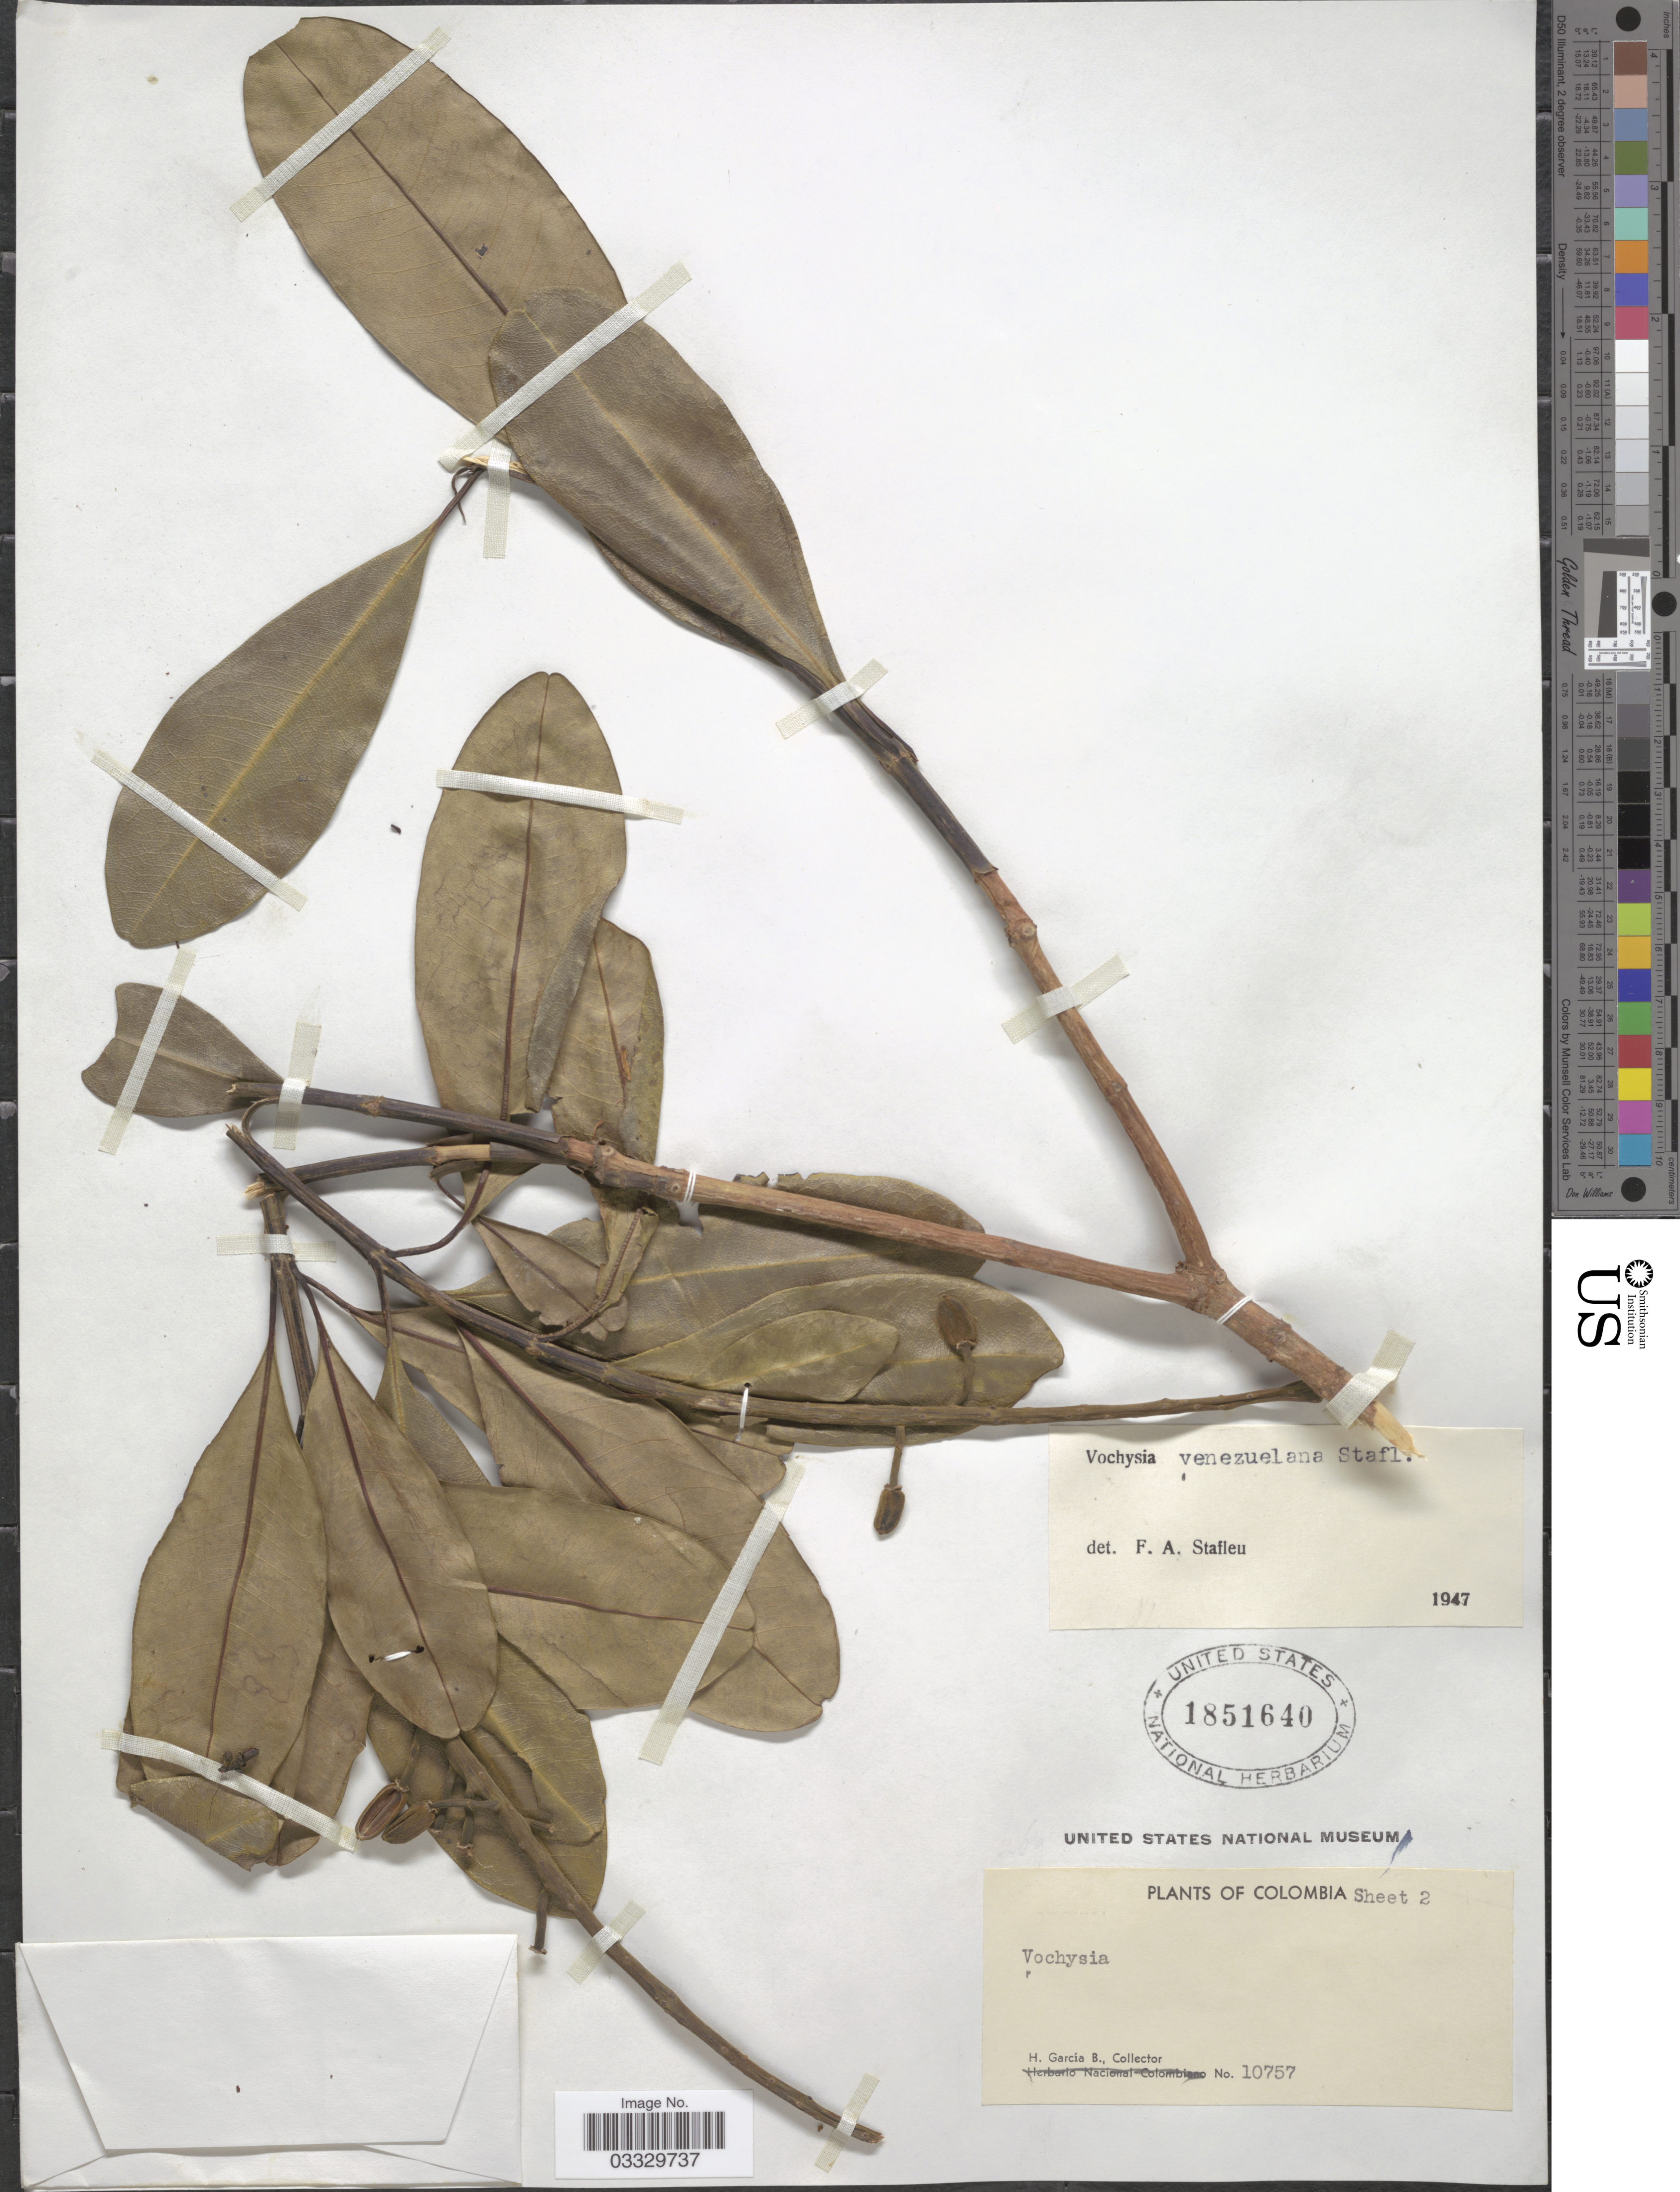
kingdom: Plantae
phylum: Tracheophyta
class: Magnoliopsida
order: Myrtales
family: Vochysiaceae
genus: Vochysia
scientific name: Vochysia venezuelana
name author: Stafleu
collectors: H. García B.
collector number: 10757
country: Colombia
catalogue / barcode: US 1851640